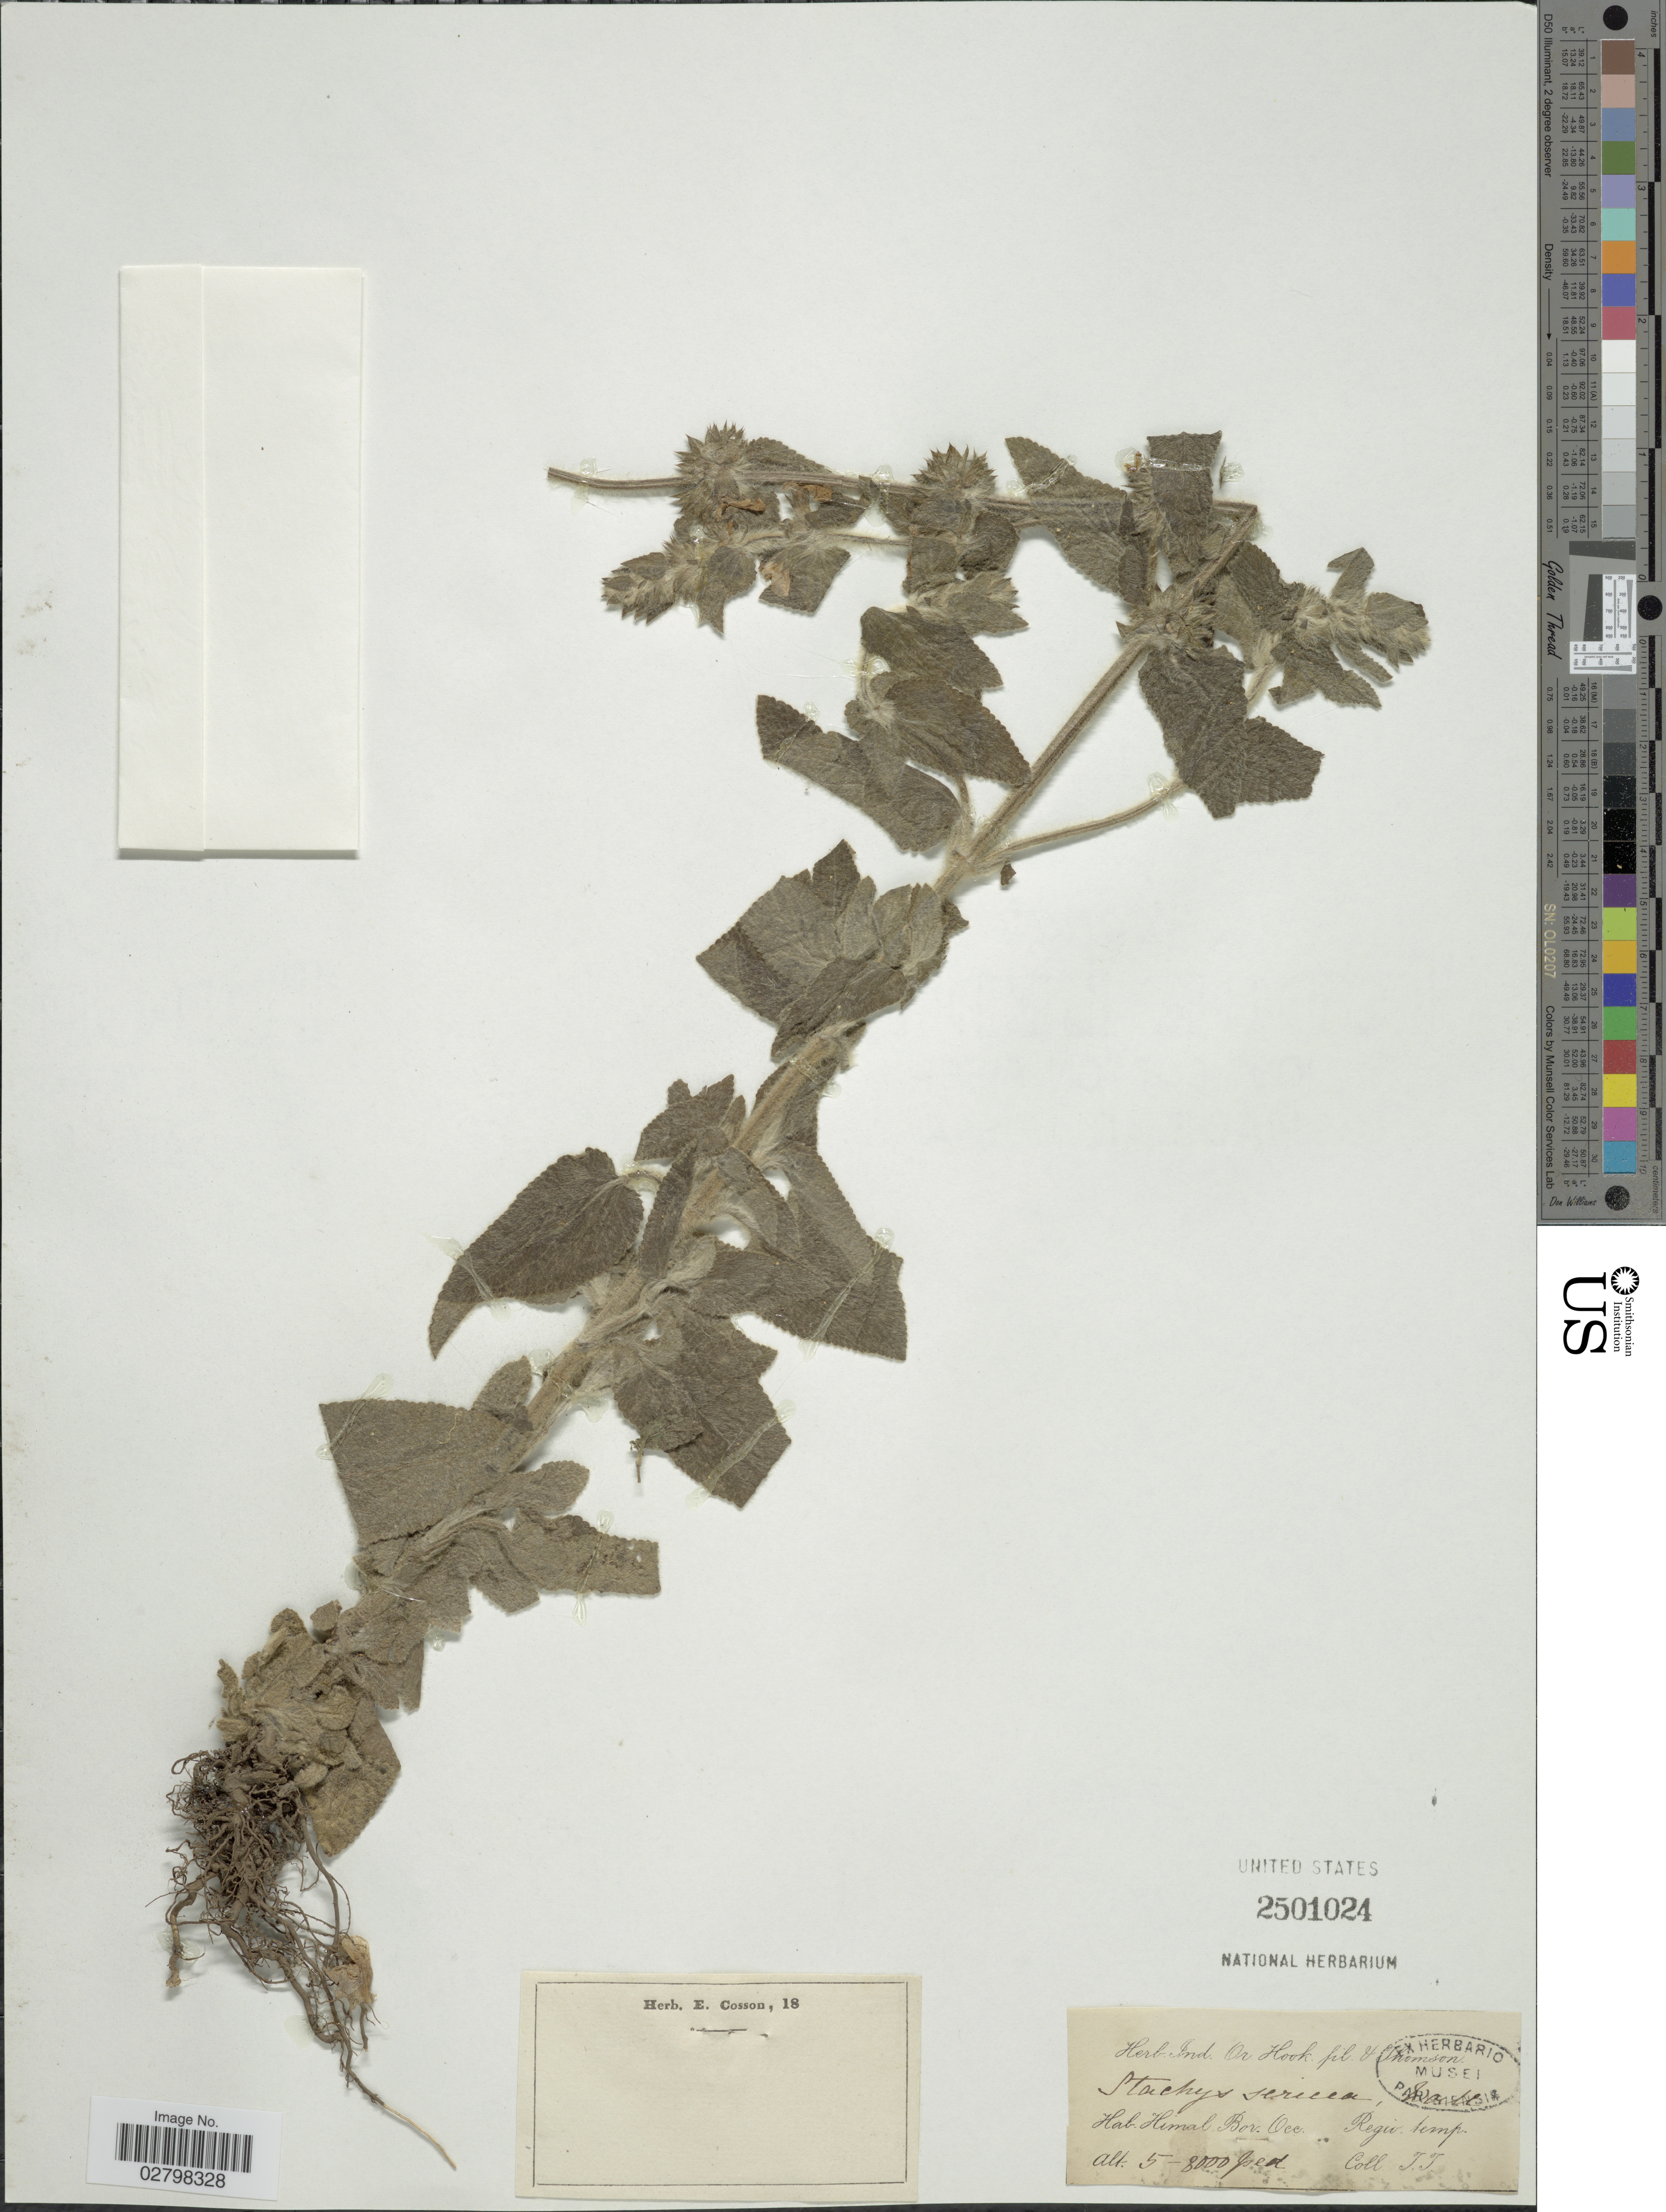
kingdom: Plantae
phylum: Tracheophyta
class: Magnoliopsida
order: Lamiales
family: Lamiaceae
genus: Stachys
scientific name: Stachys splendens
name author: Wall. ex Benth.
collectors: T. Thompson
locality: Himal Bor. Occ. Regio temp.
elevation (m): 1524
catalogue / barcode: US 2501024